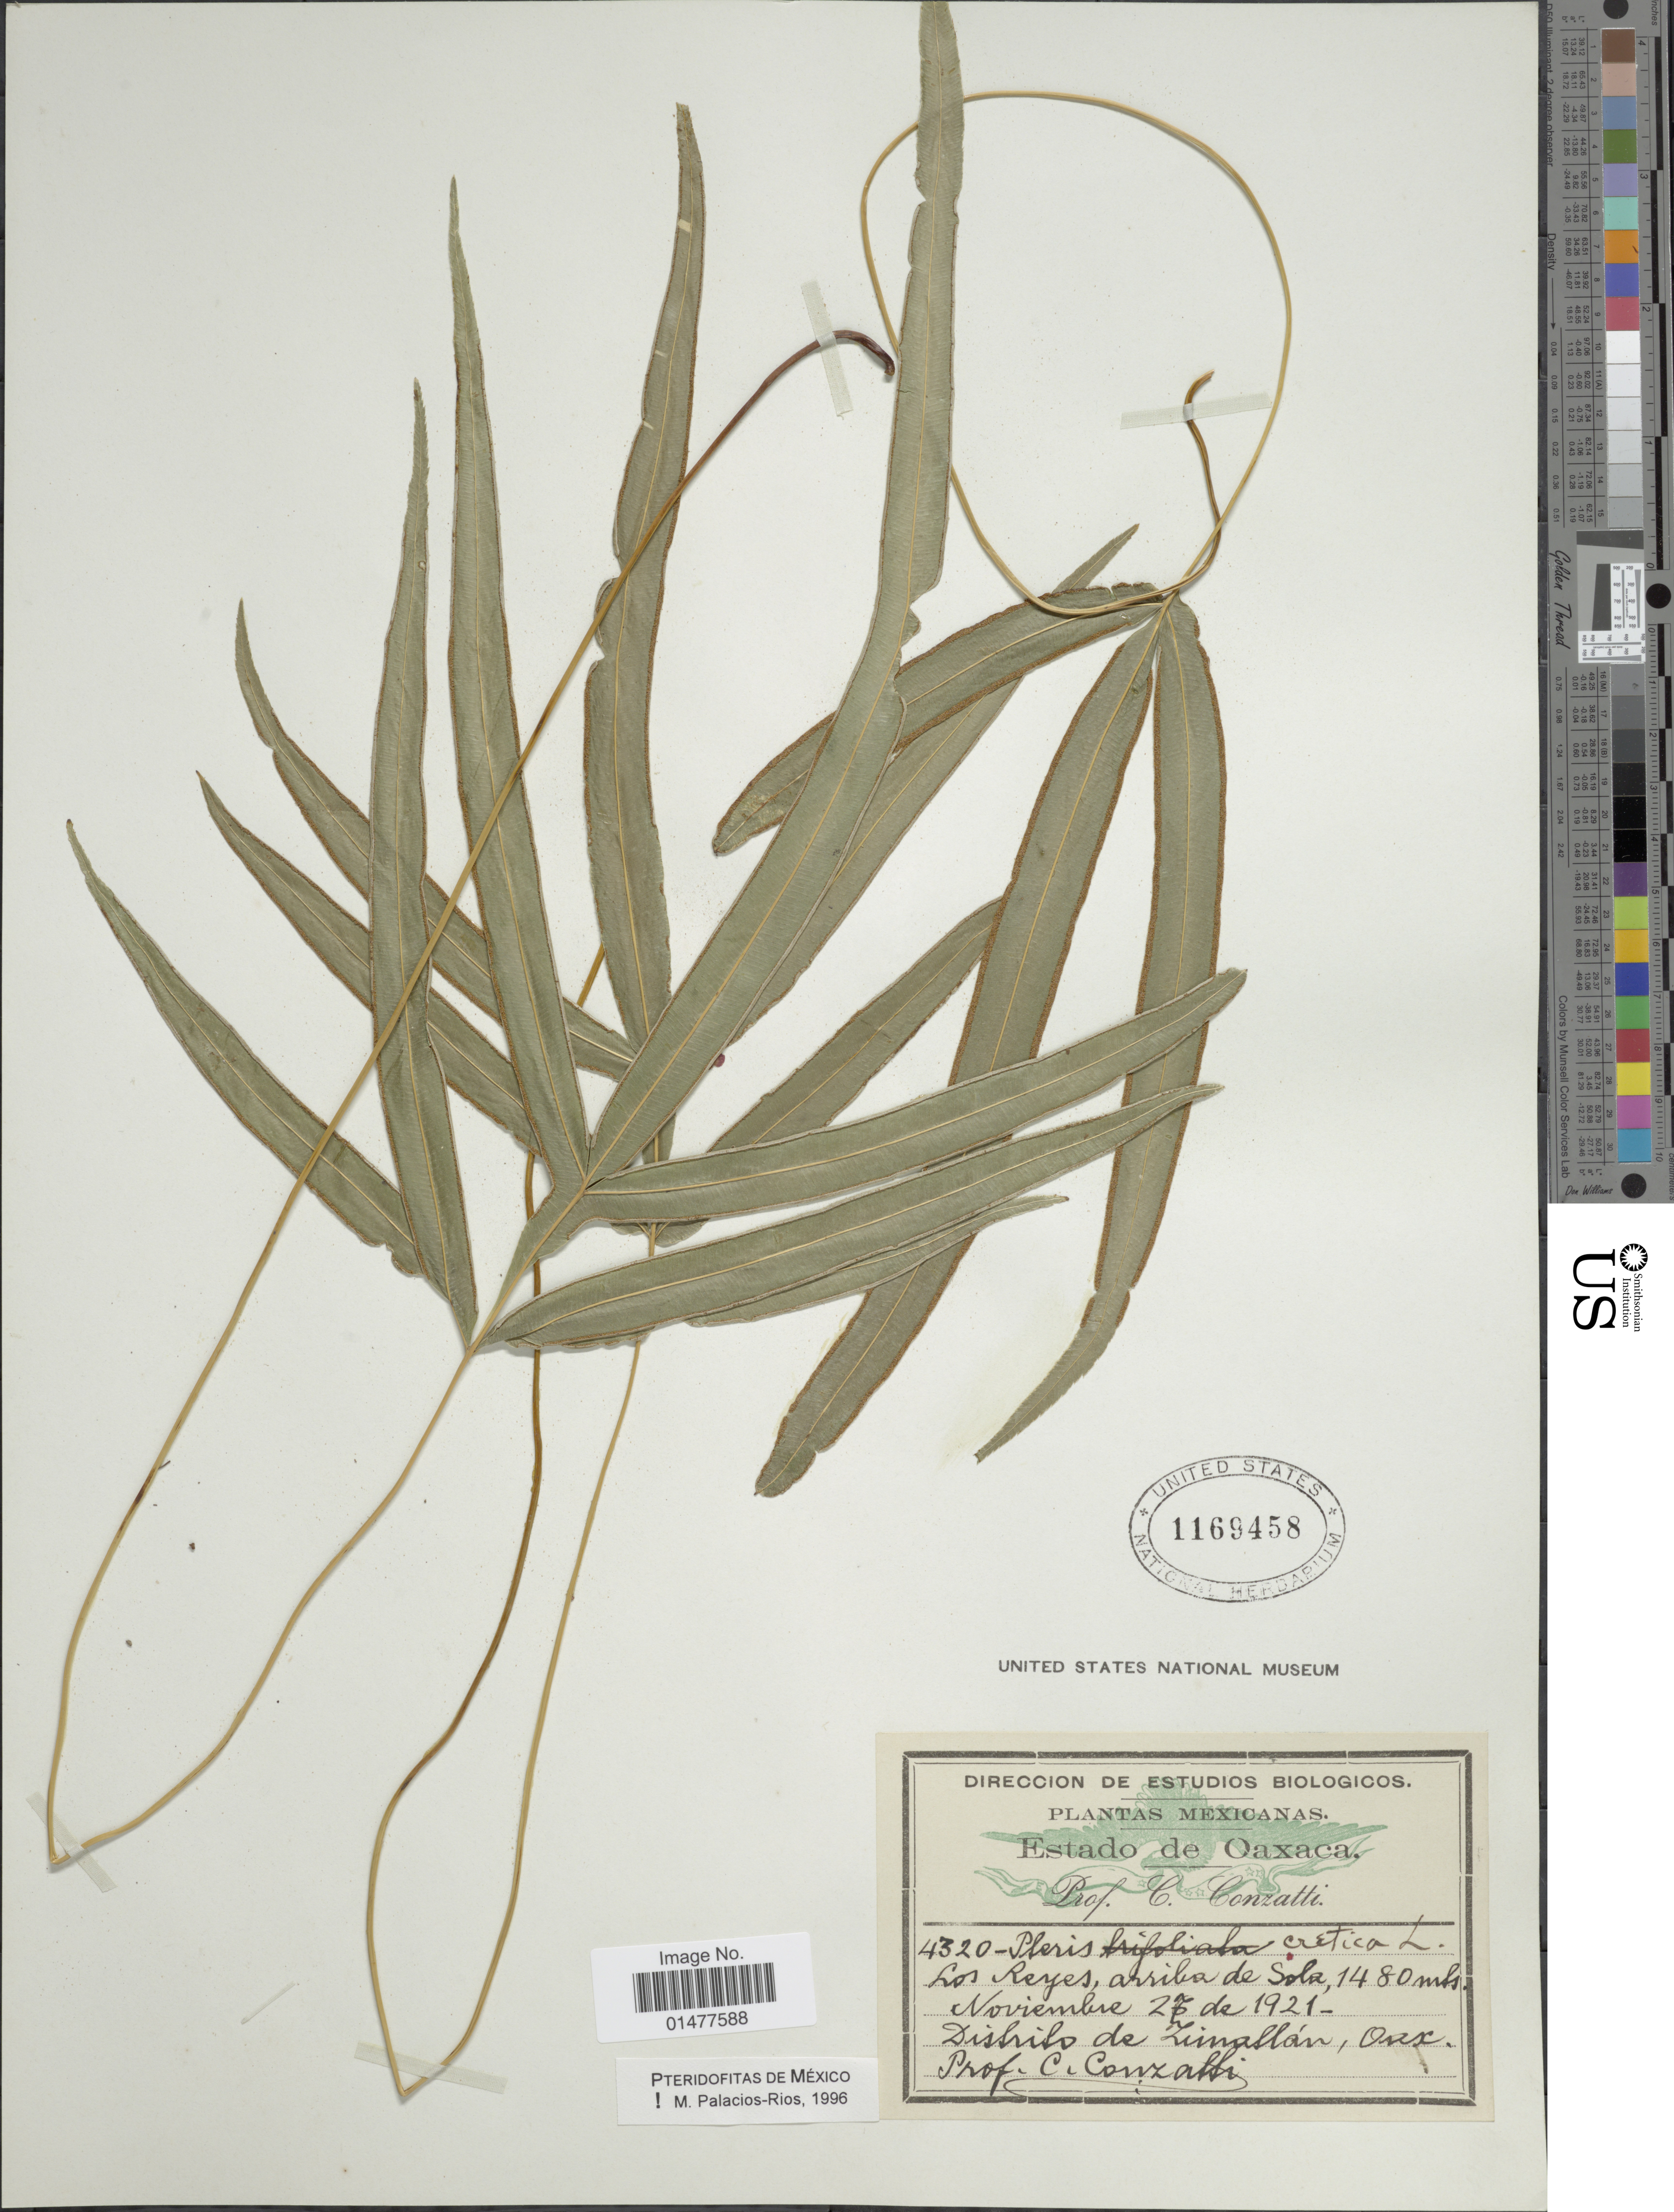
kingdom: Plantae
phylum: Tracheophyta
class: Polypodiopsida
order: Polypodiales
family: Pteridaceae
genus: Pteris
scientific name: Pteris cretica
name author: L.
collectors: C. Conzatti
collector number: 4320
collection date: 1921-11-27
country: Mexico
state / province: Oaxaca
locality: Los Reyes, arriba de Sola. Distrito de Zimatlán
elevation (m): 1480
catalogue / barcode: US 1169458